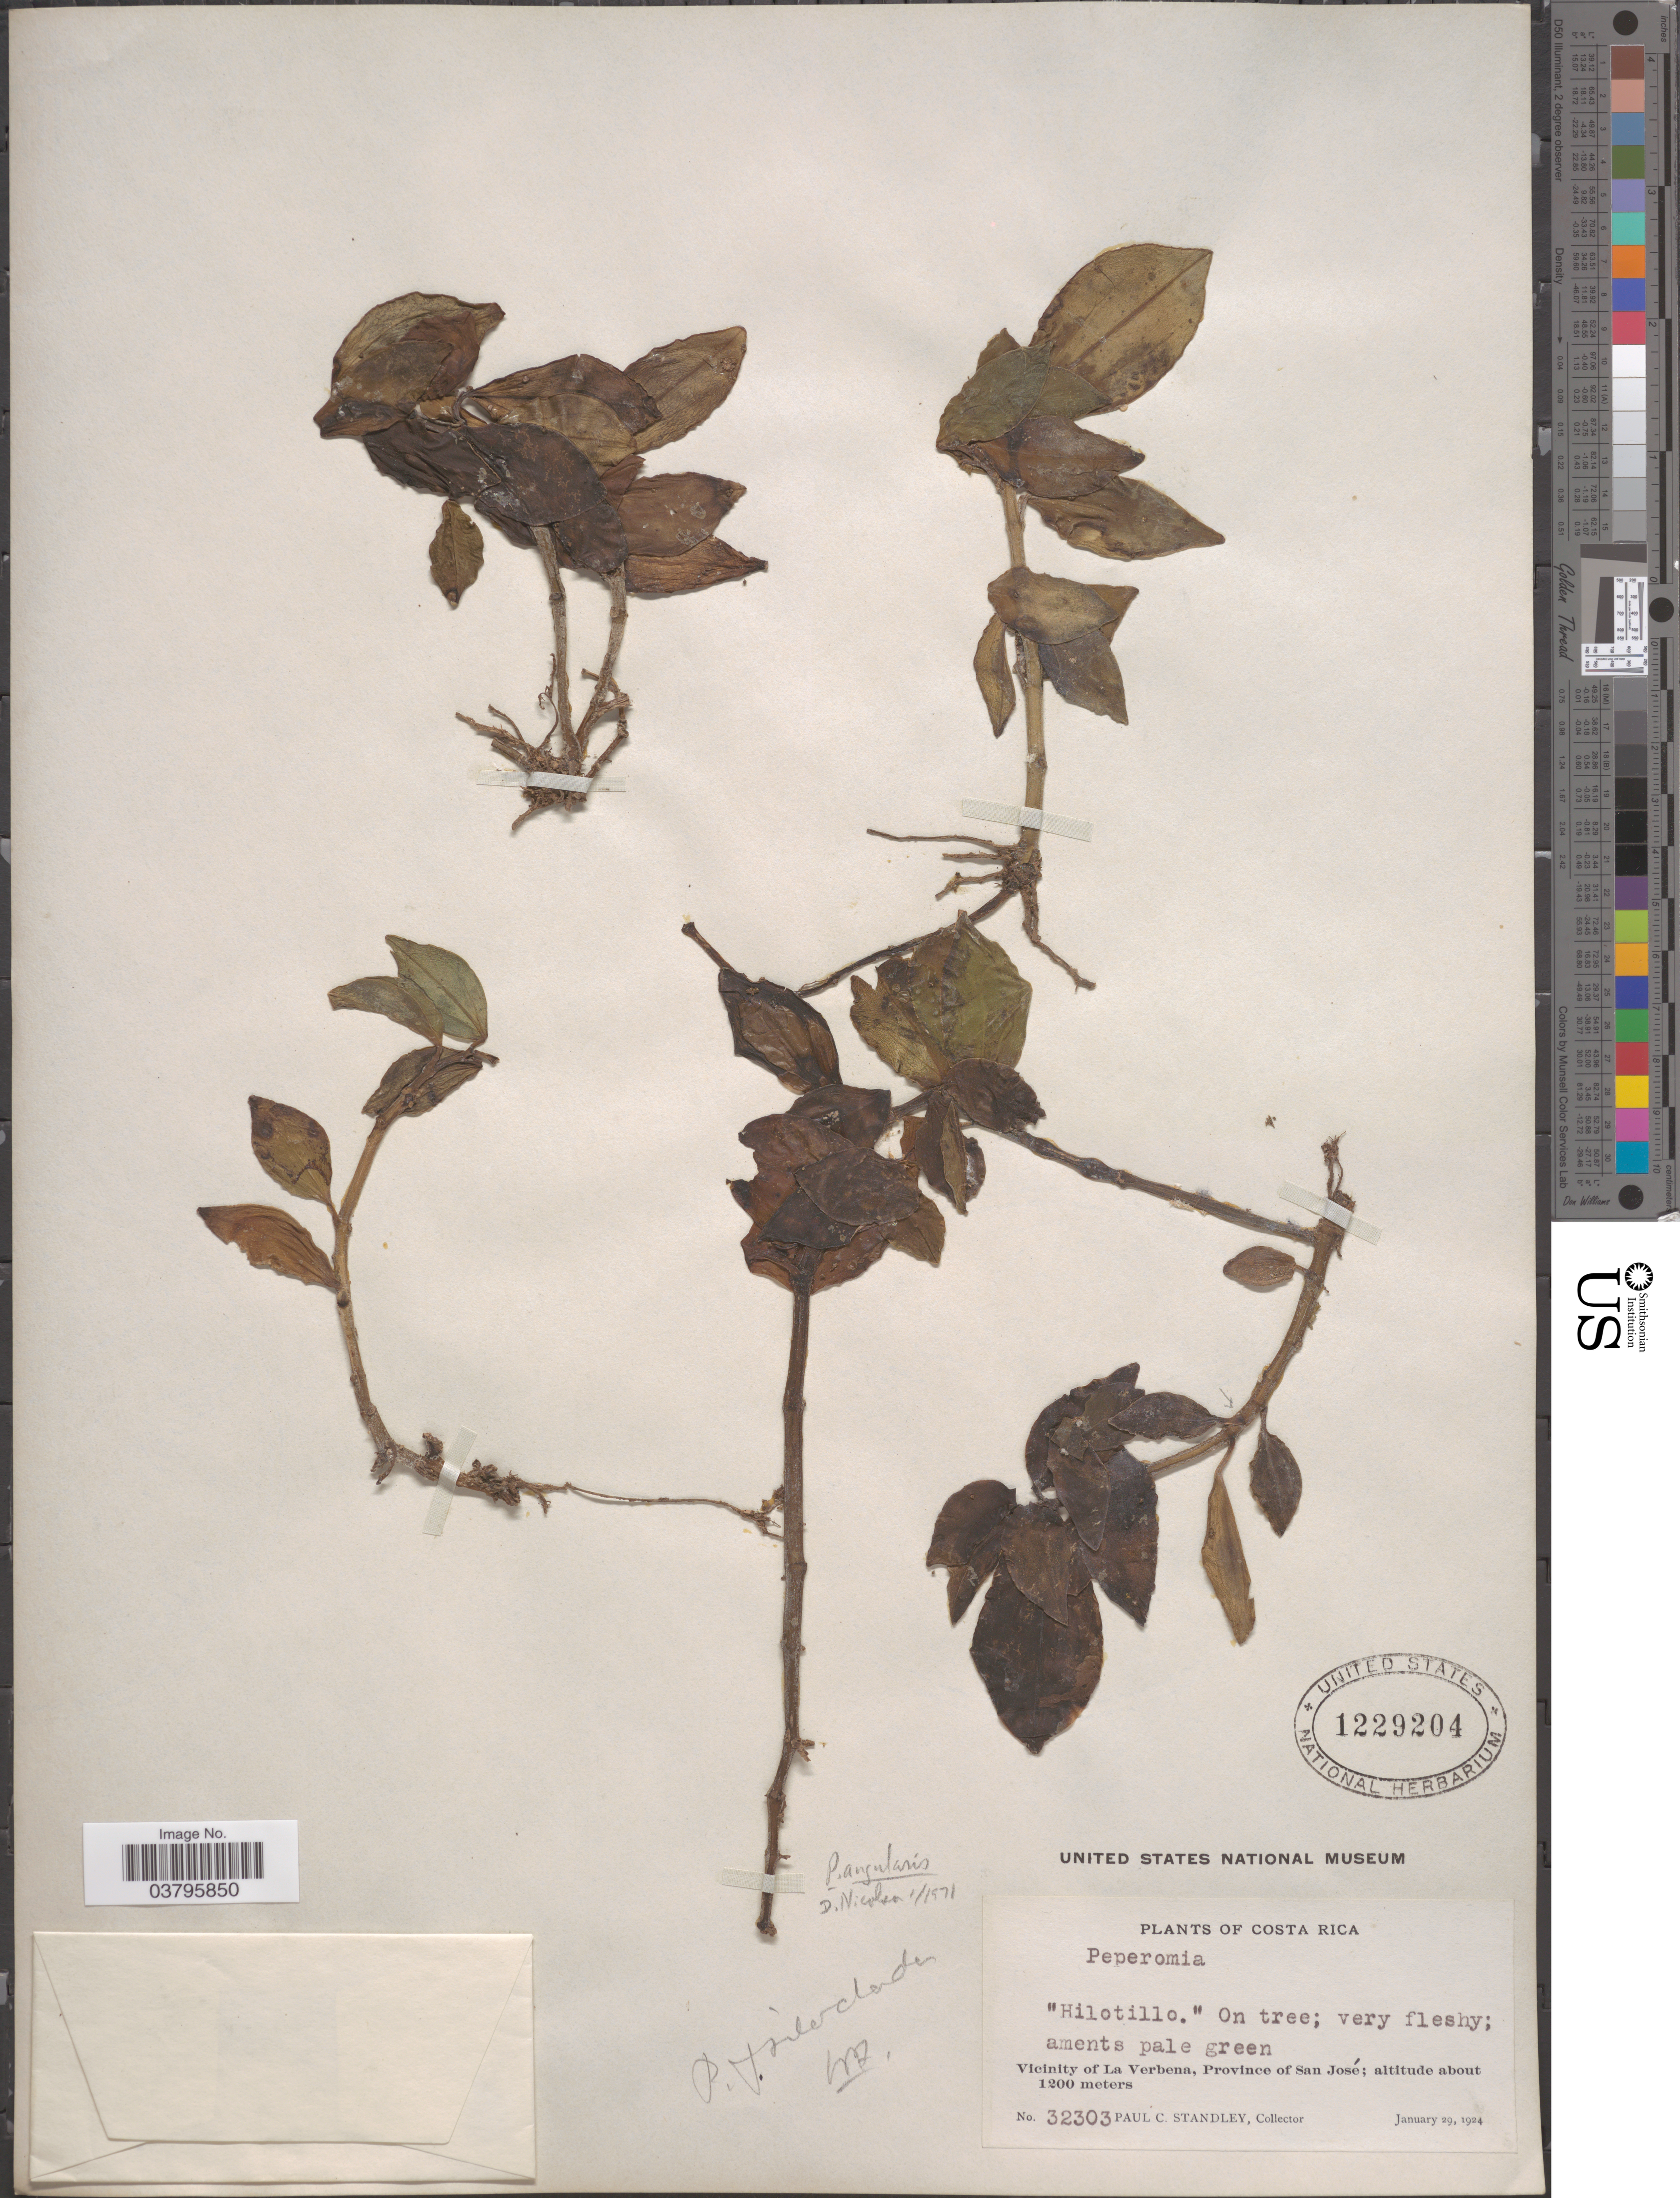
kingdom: Plantae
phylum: Tracheophyta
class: Magnoliopsida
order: Piperales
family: Piperaceae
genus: Peperomia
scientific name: Peperomia san-joseana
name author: C. DC.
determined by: Jiménez, José Estaban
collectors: P. C. Standley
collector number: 32303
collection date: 1924-01-29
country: Costa Rica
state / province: San José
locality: Vicinity of La Verbena.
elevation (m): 1200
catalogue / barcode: US 1229204